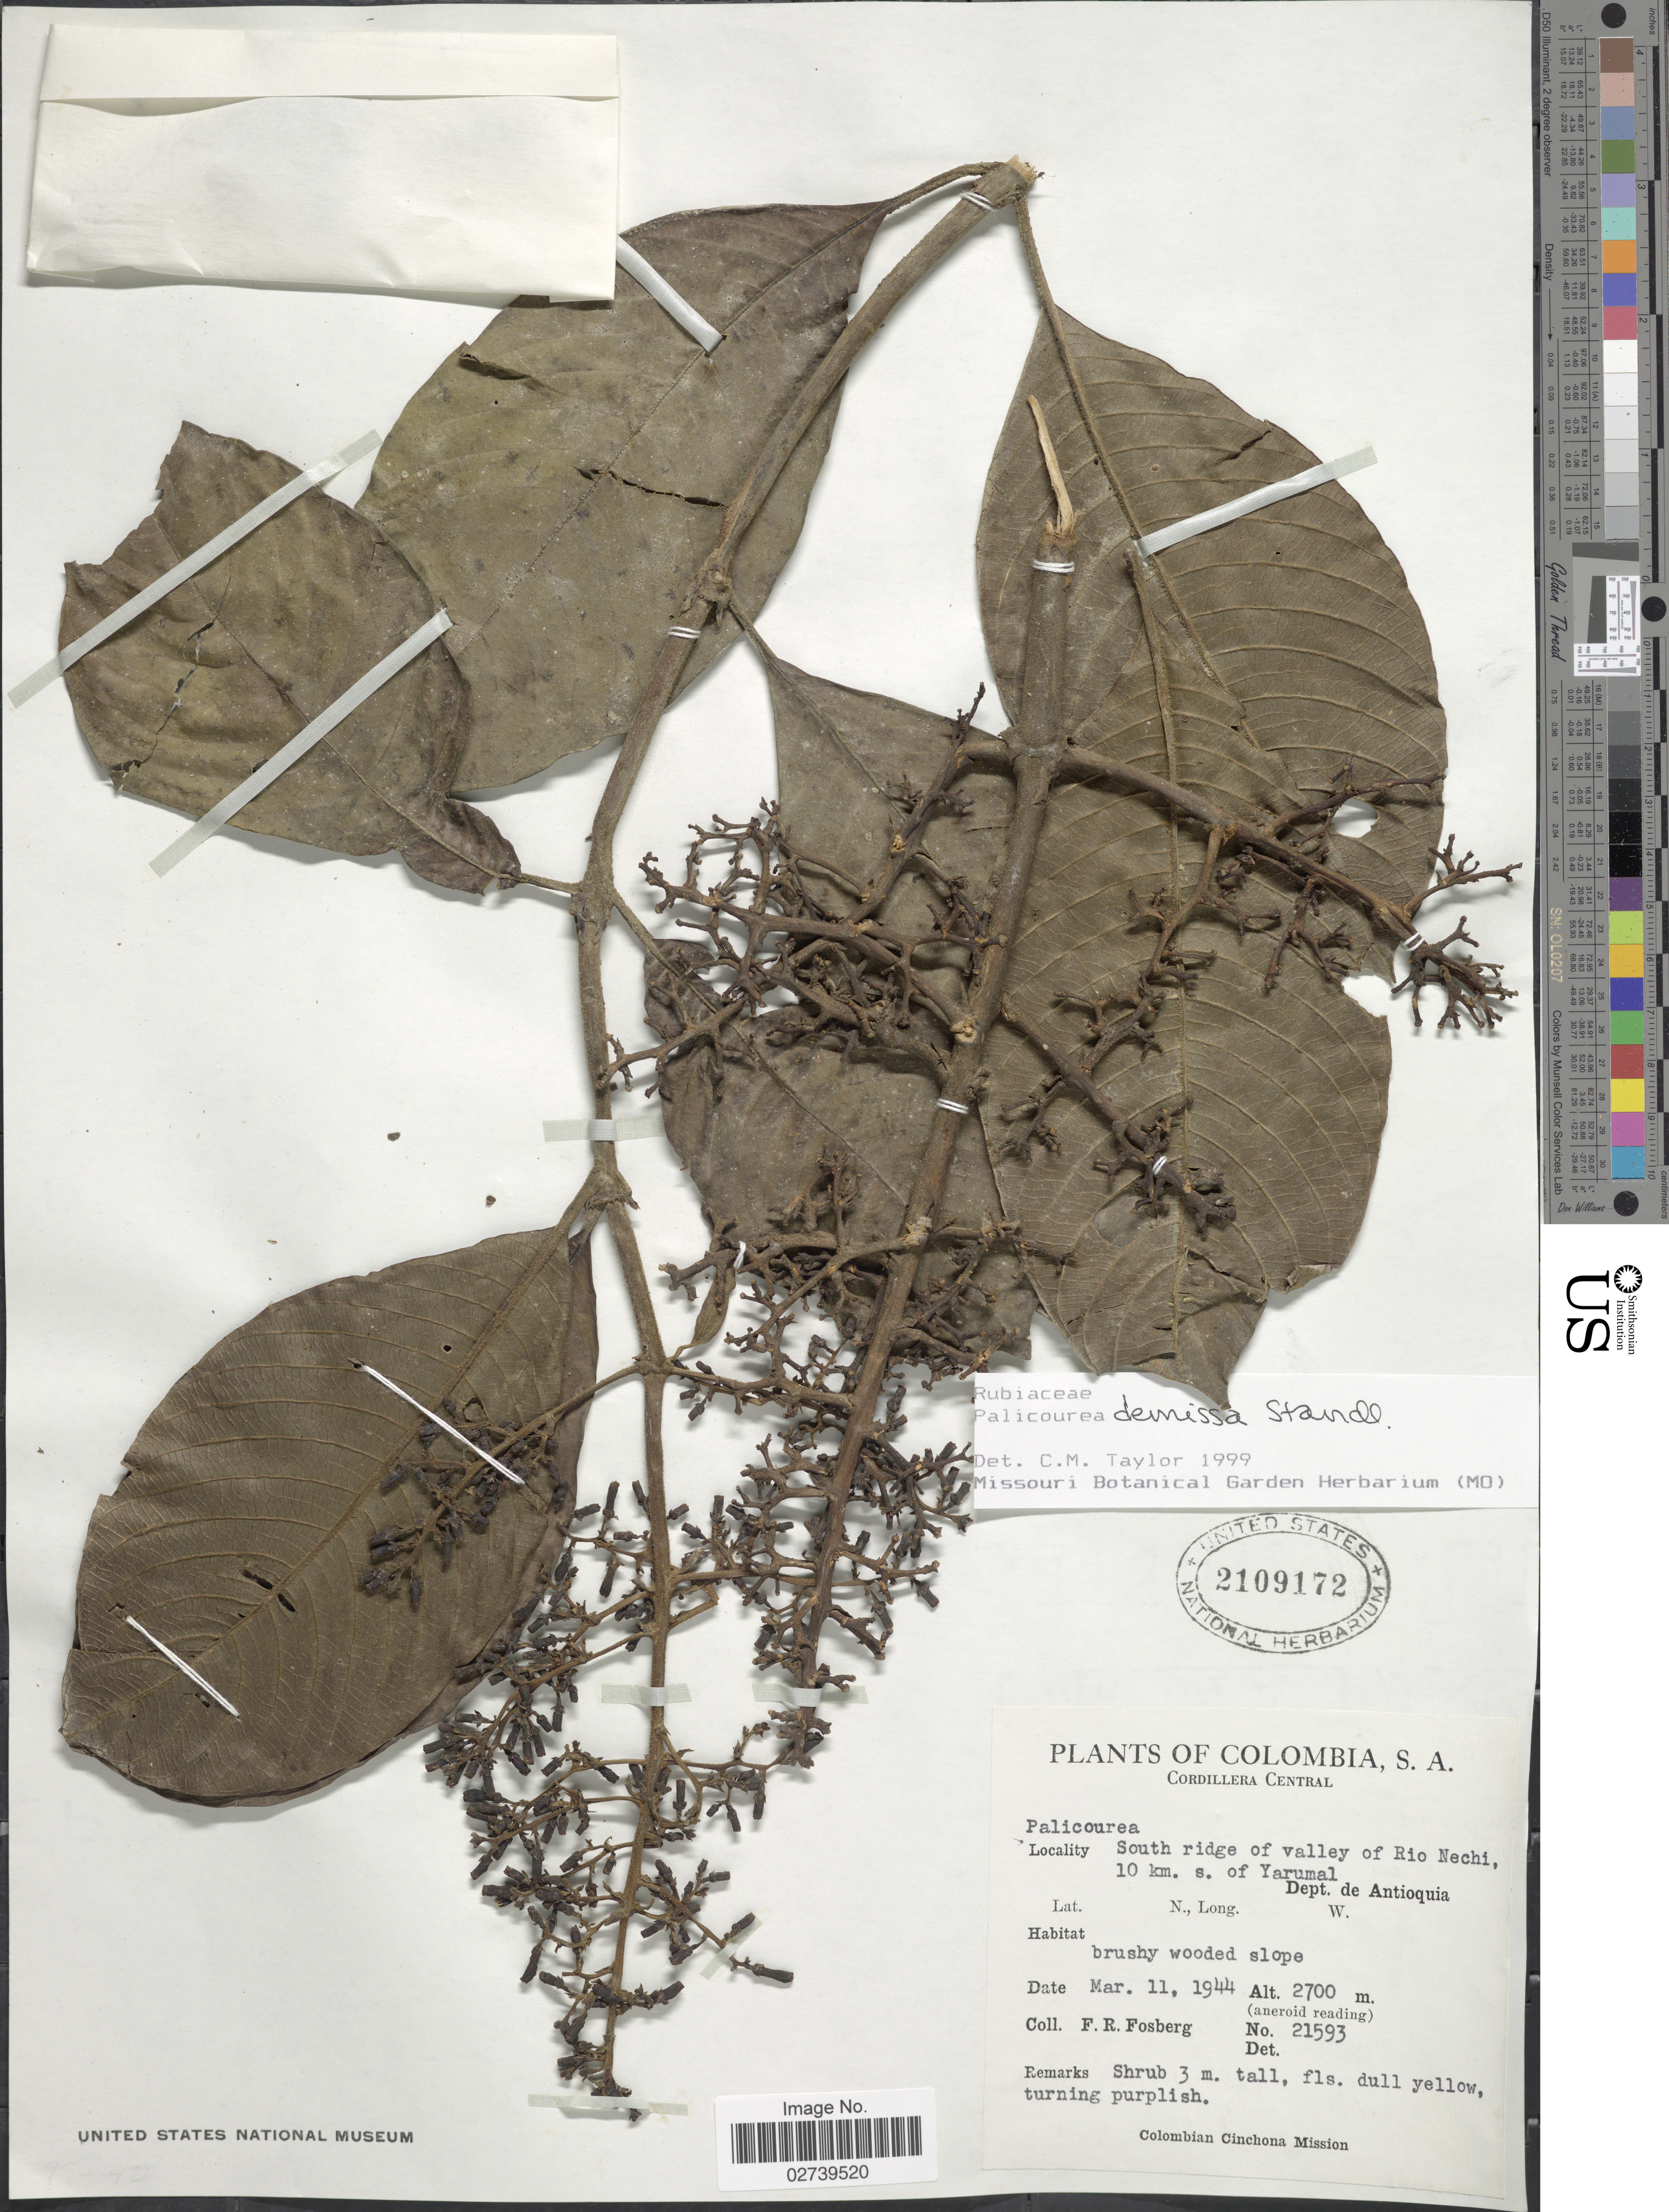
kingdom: Plantae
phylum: Tracheophyta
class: Magnoliopsida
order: Gentianales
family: Rubiaceae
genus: Palicourea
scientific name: Palicourea demissa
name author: Standl.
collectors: F. R. Fosberg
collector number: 21593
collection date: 1944-03-11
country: Colombia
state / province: Antioquia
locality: Cordillera Central, South ridge of valley of Rio Nechi 10 km. s. of Yarumal, brushy wooded slope.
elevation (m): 2700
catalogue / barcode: US 2109172